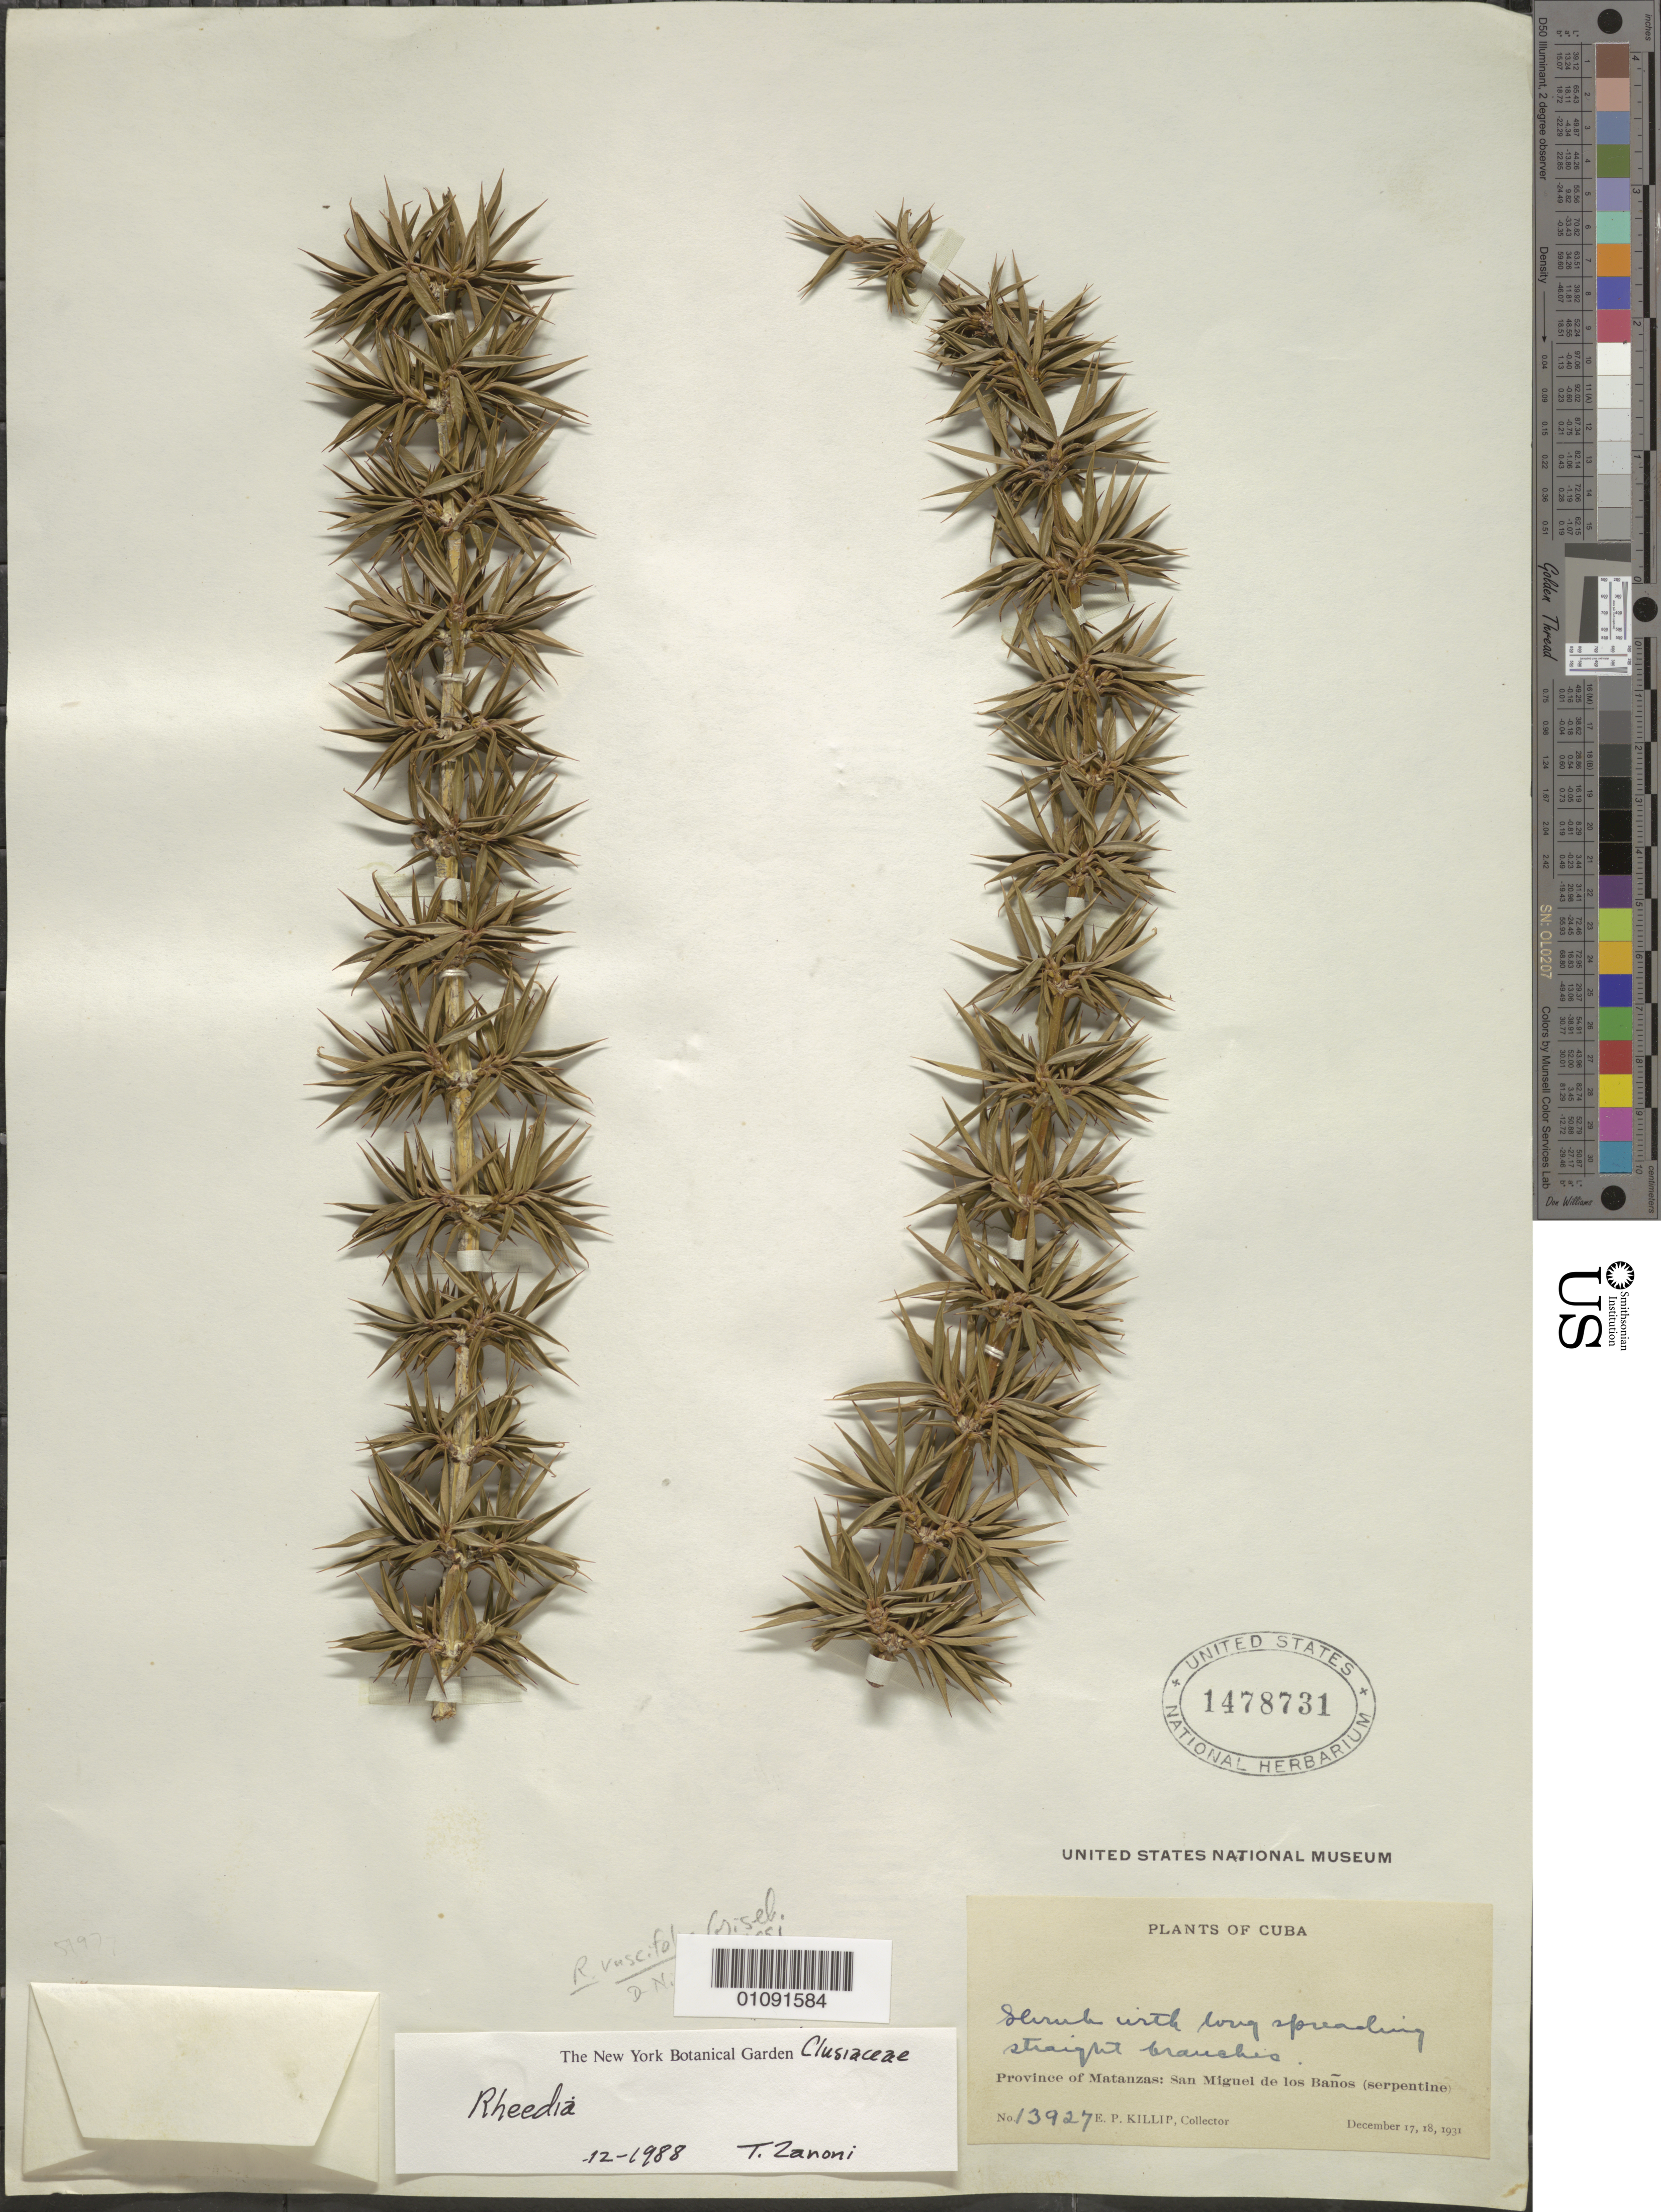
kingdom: Plantae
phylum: Tracheophyta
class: Magnoliopsida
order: Malpighiales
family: Clusiaceae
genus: Garcinia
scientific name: Garcinia ruscifolia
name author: (Griseb.) Borhidi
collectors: E. P. Killip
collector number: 13927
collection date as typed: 17 Dec 1931 and 18 Dec 1931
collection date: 1931-12-17,1931-12-18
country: Cuba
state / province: Matanzas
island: Cuba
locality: San Miguel de los Banos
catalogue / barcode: US 1478731